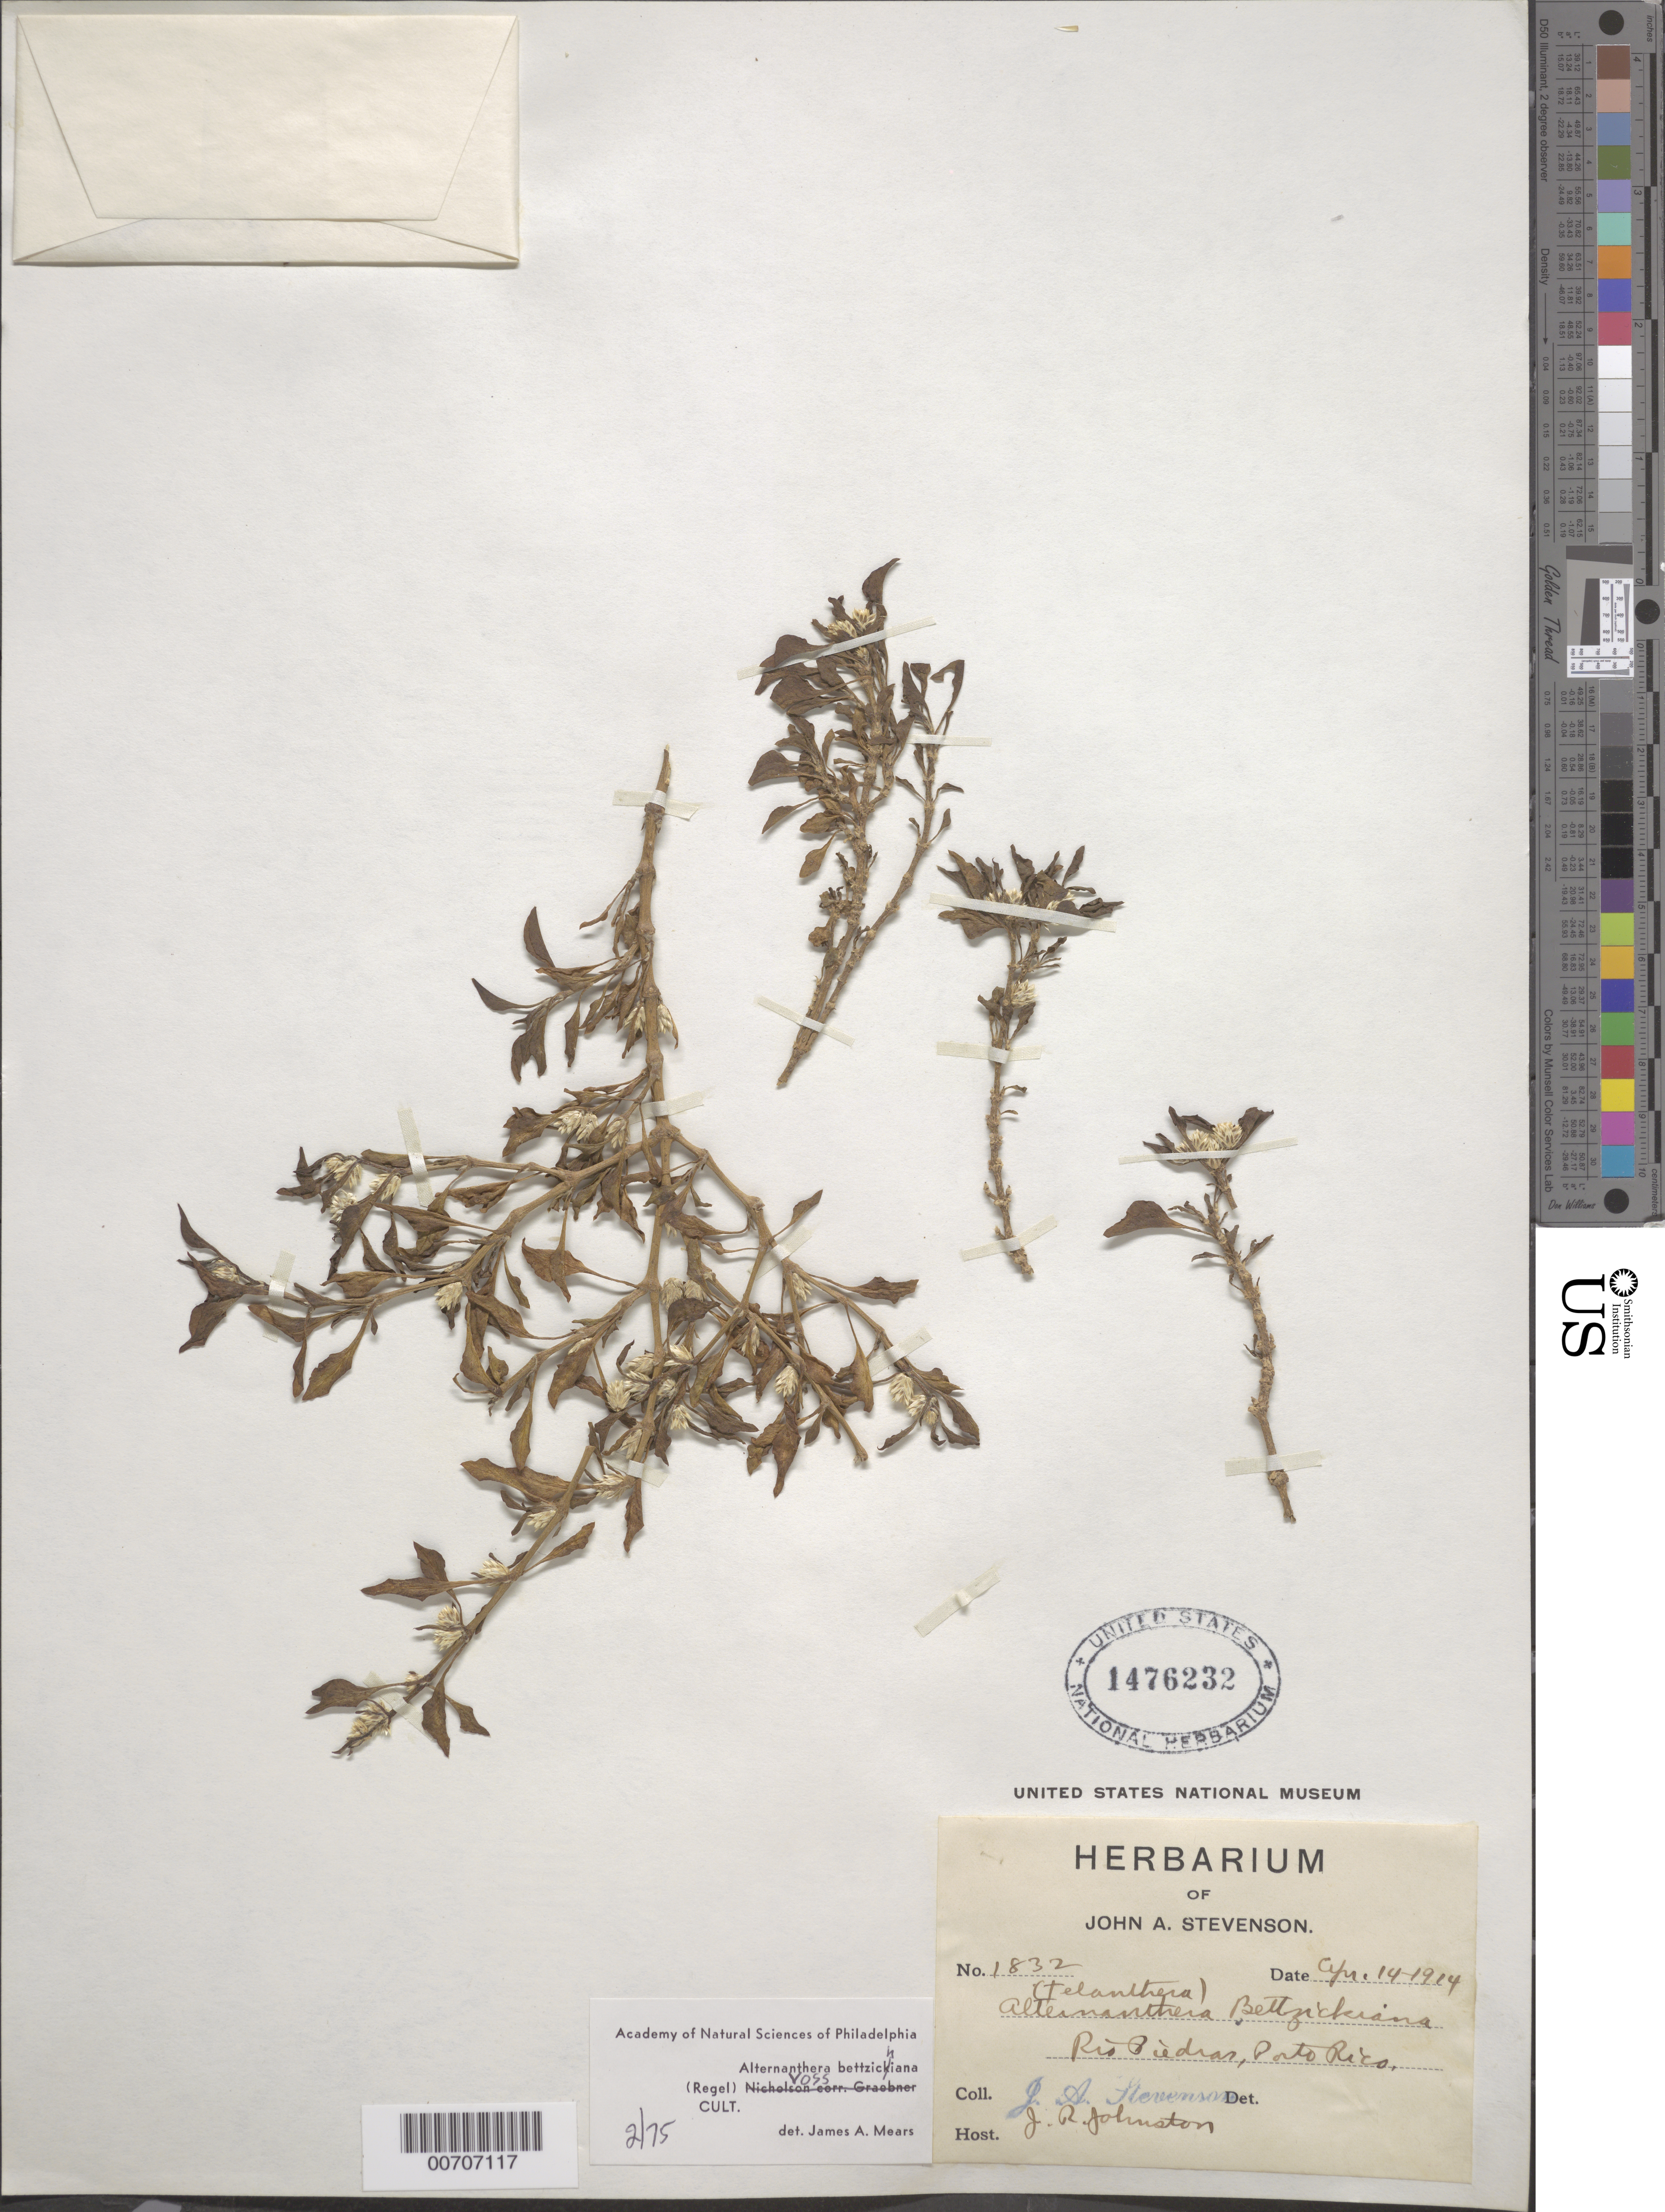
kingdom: Plantae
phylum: Tracheophyta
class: Magnoliopsida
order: Caryophyllales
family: Amaranthaceae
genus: Alternanthera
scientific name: Alternanthera bettzickiana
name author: (Regel) G. Nicholson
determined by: Mears, J. A., (PH), Academy of Natural Sciences of Philadelphia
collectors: J. Stevenson & J. Johnston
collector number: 1832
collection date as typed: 14 Apr 1914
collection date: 1914-04-14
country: Puerto Rico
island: Greater Antilles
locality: Río Piedras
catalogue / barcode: US 1476232